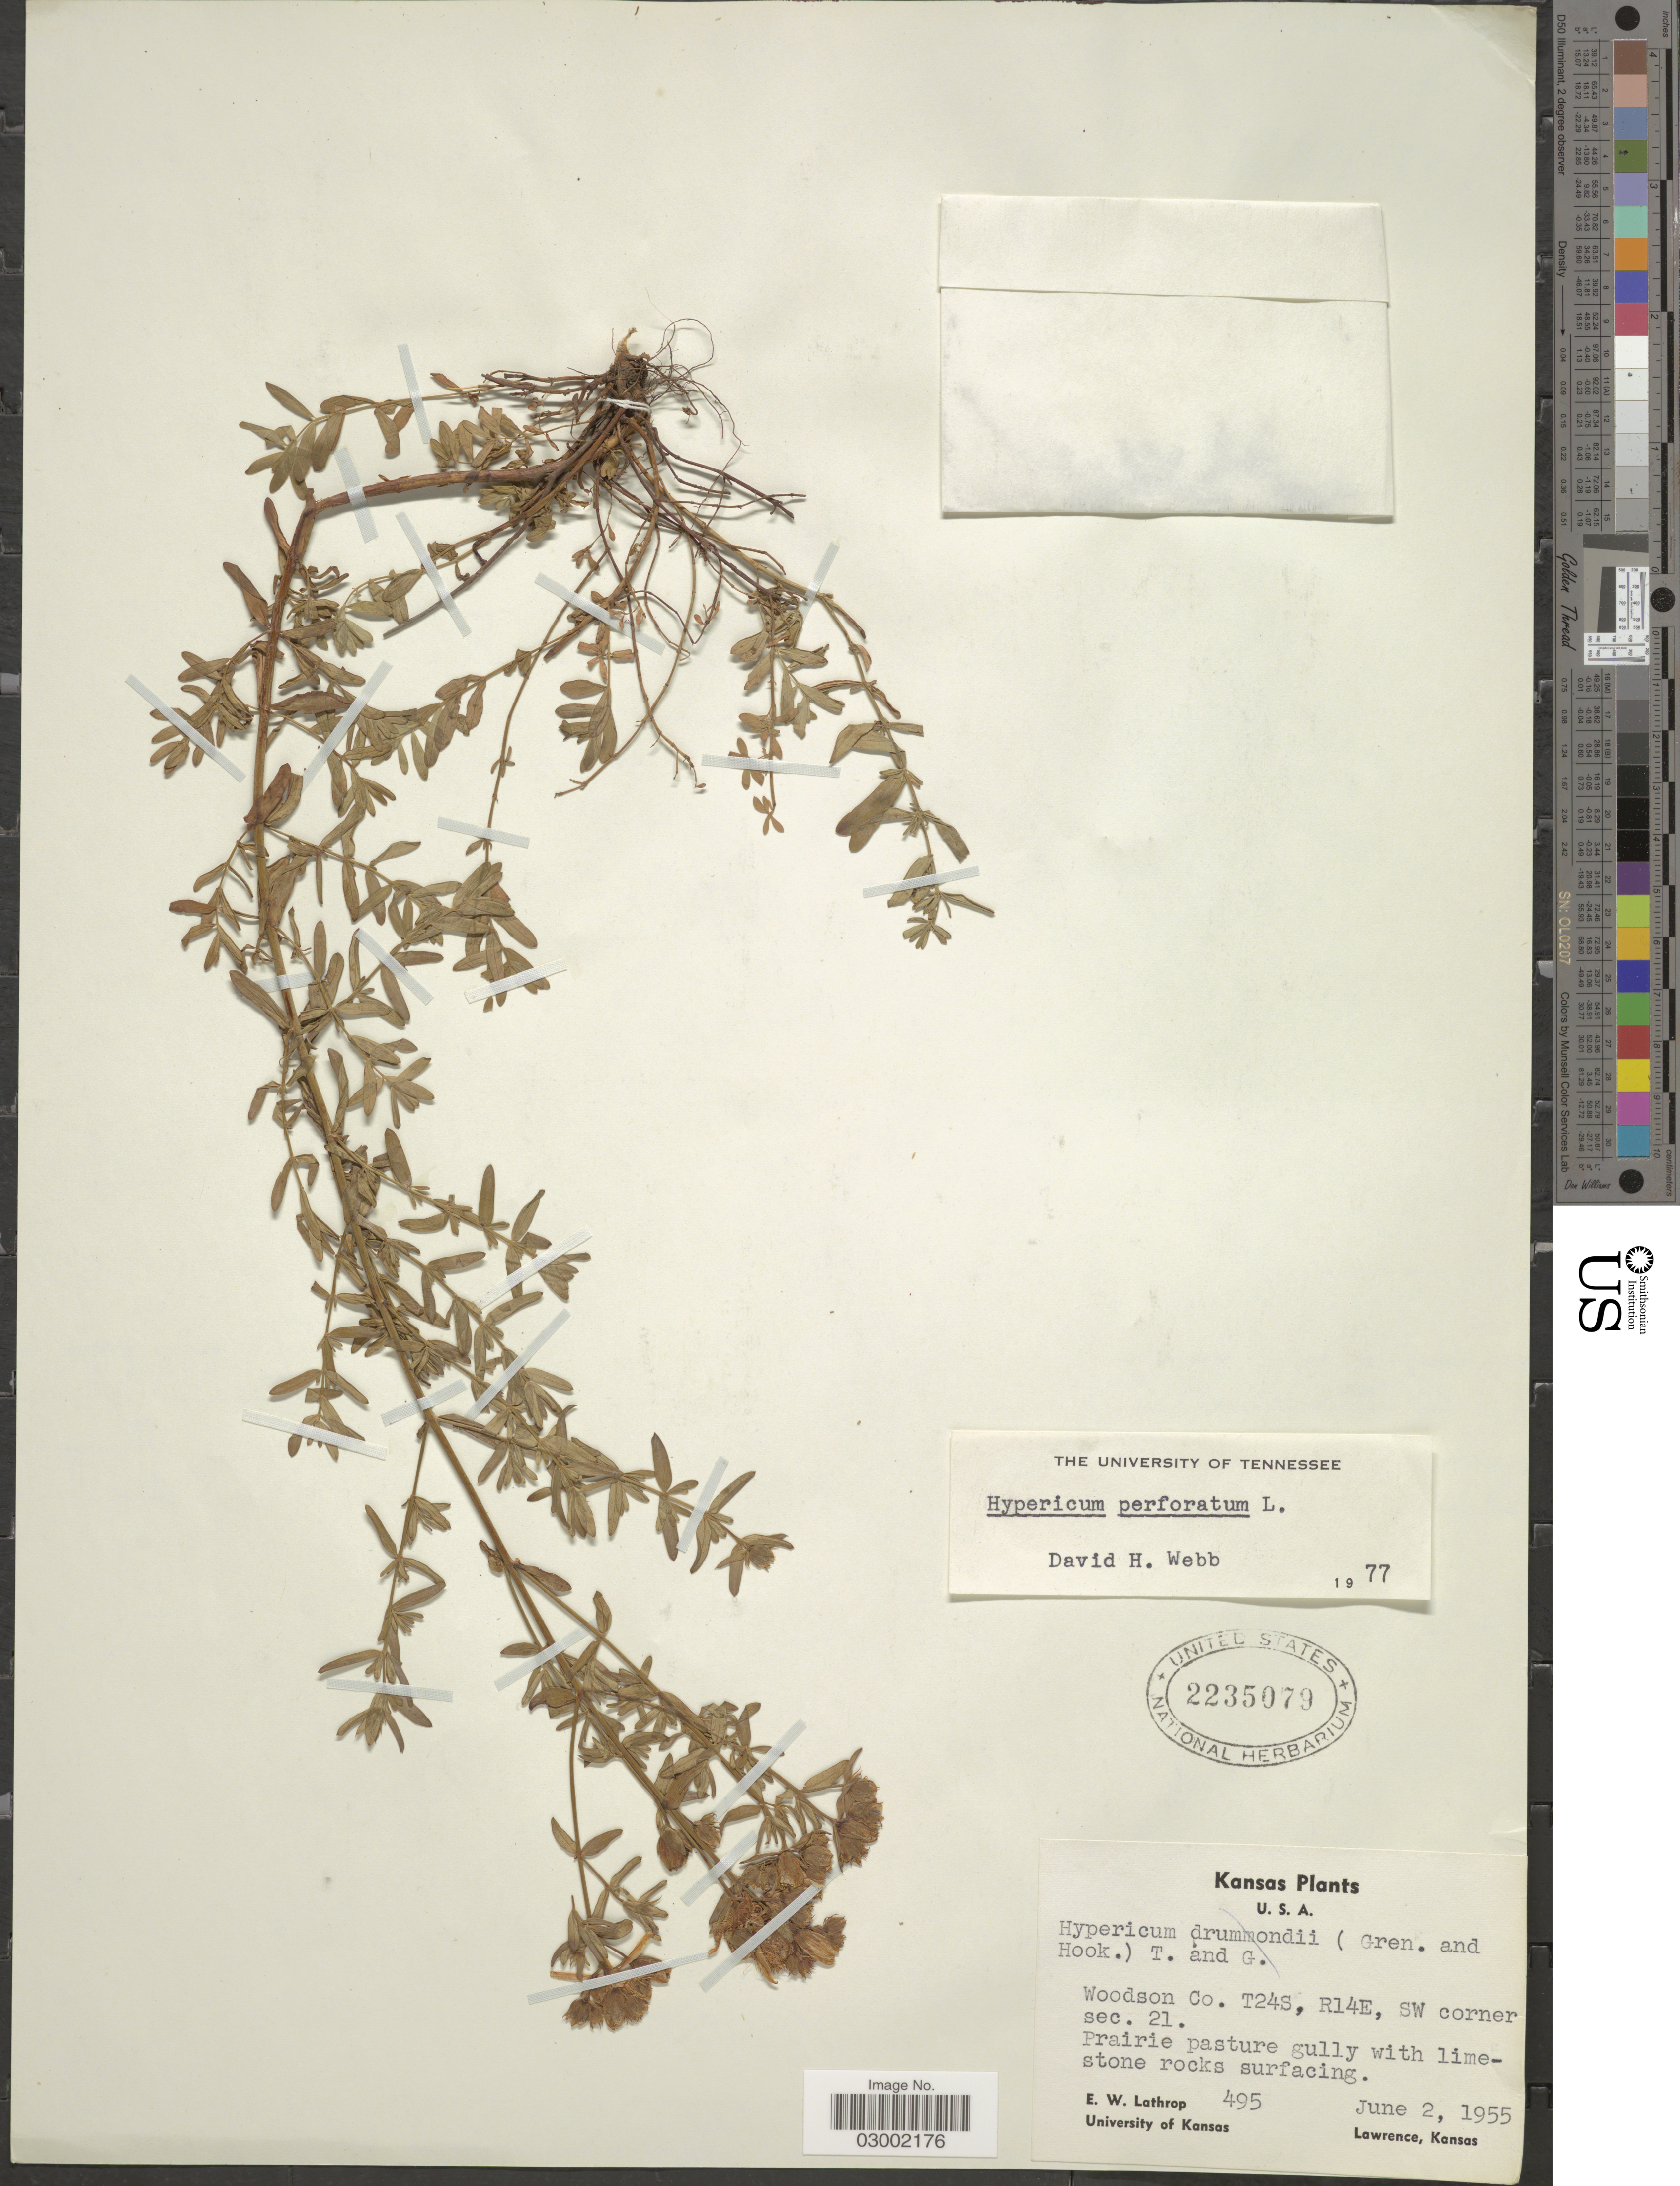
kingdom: Plantae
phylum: Tracheophyta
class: Magnoliopsida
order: Malpighiales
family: Hypericaceae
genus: Hypericum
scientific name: Hypericum perforatum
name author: L.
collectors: E. W. Lathrop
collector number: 495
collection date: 1955-06-02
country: United States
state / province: Kansas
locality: Woodson Co. T24S, R14E, SW corner sec. 21.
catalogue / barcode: US 2235079